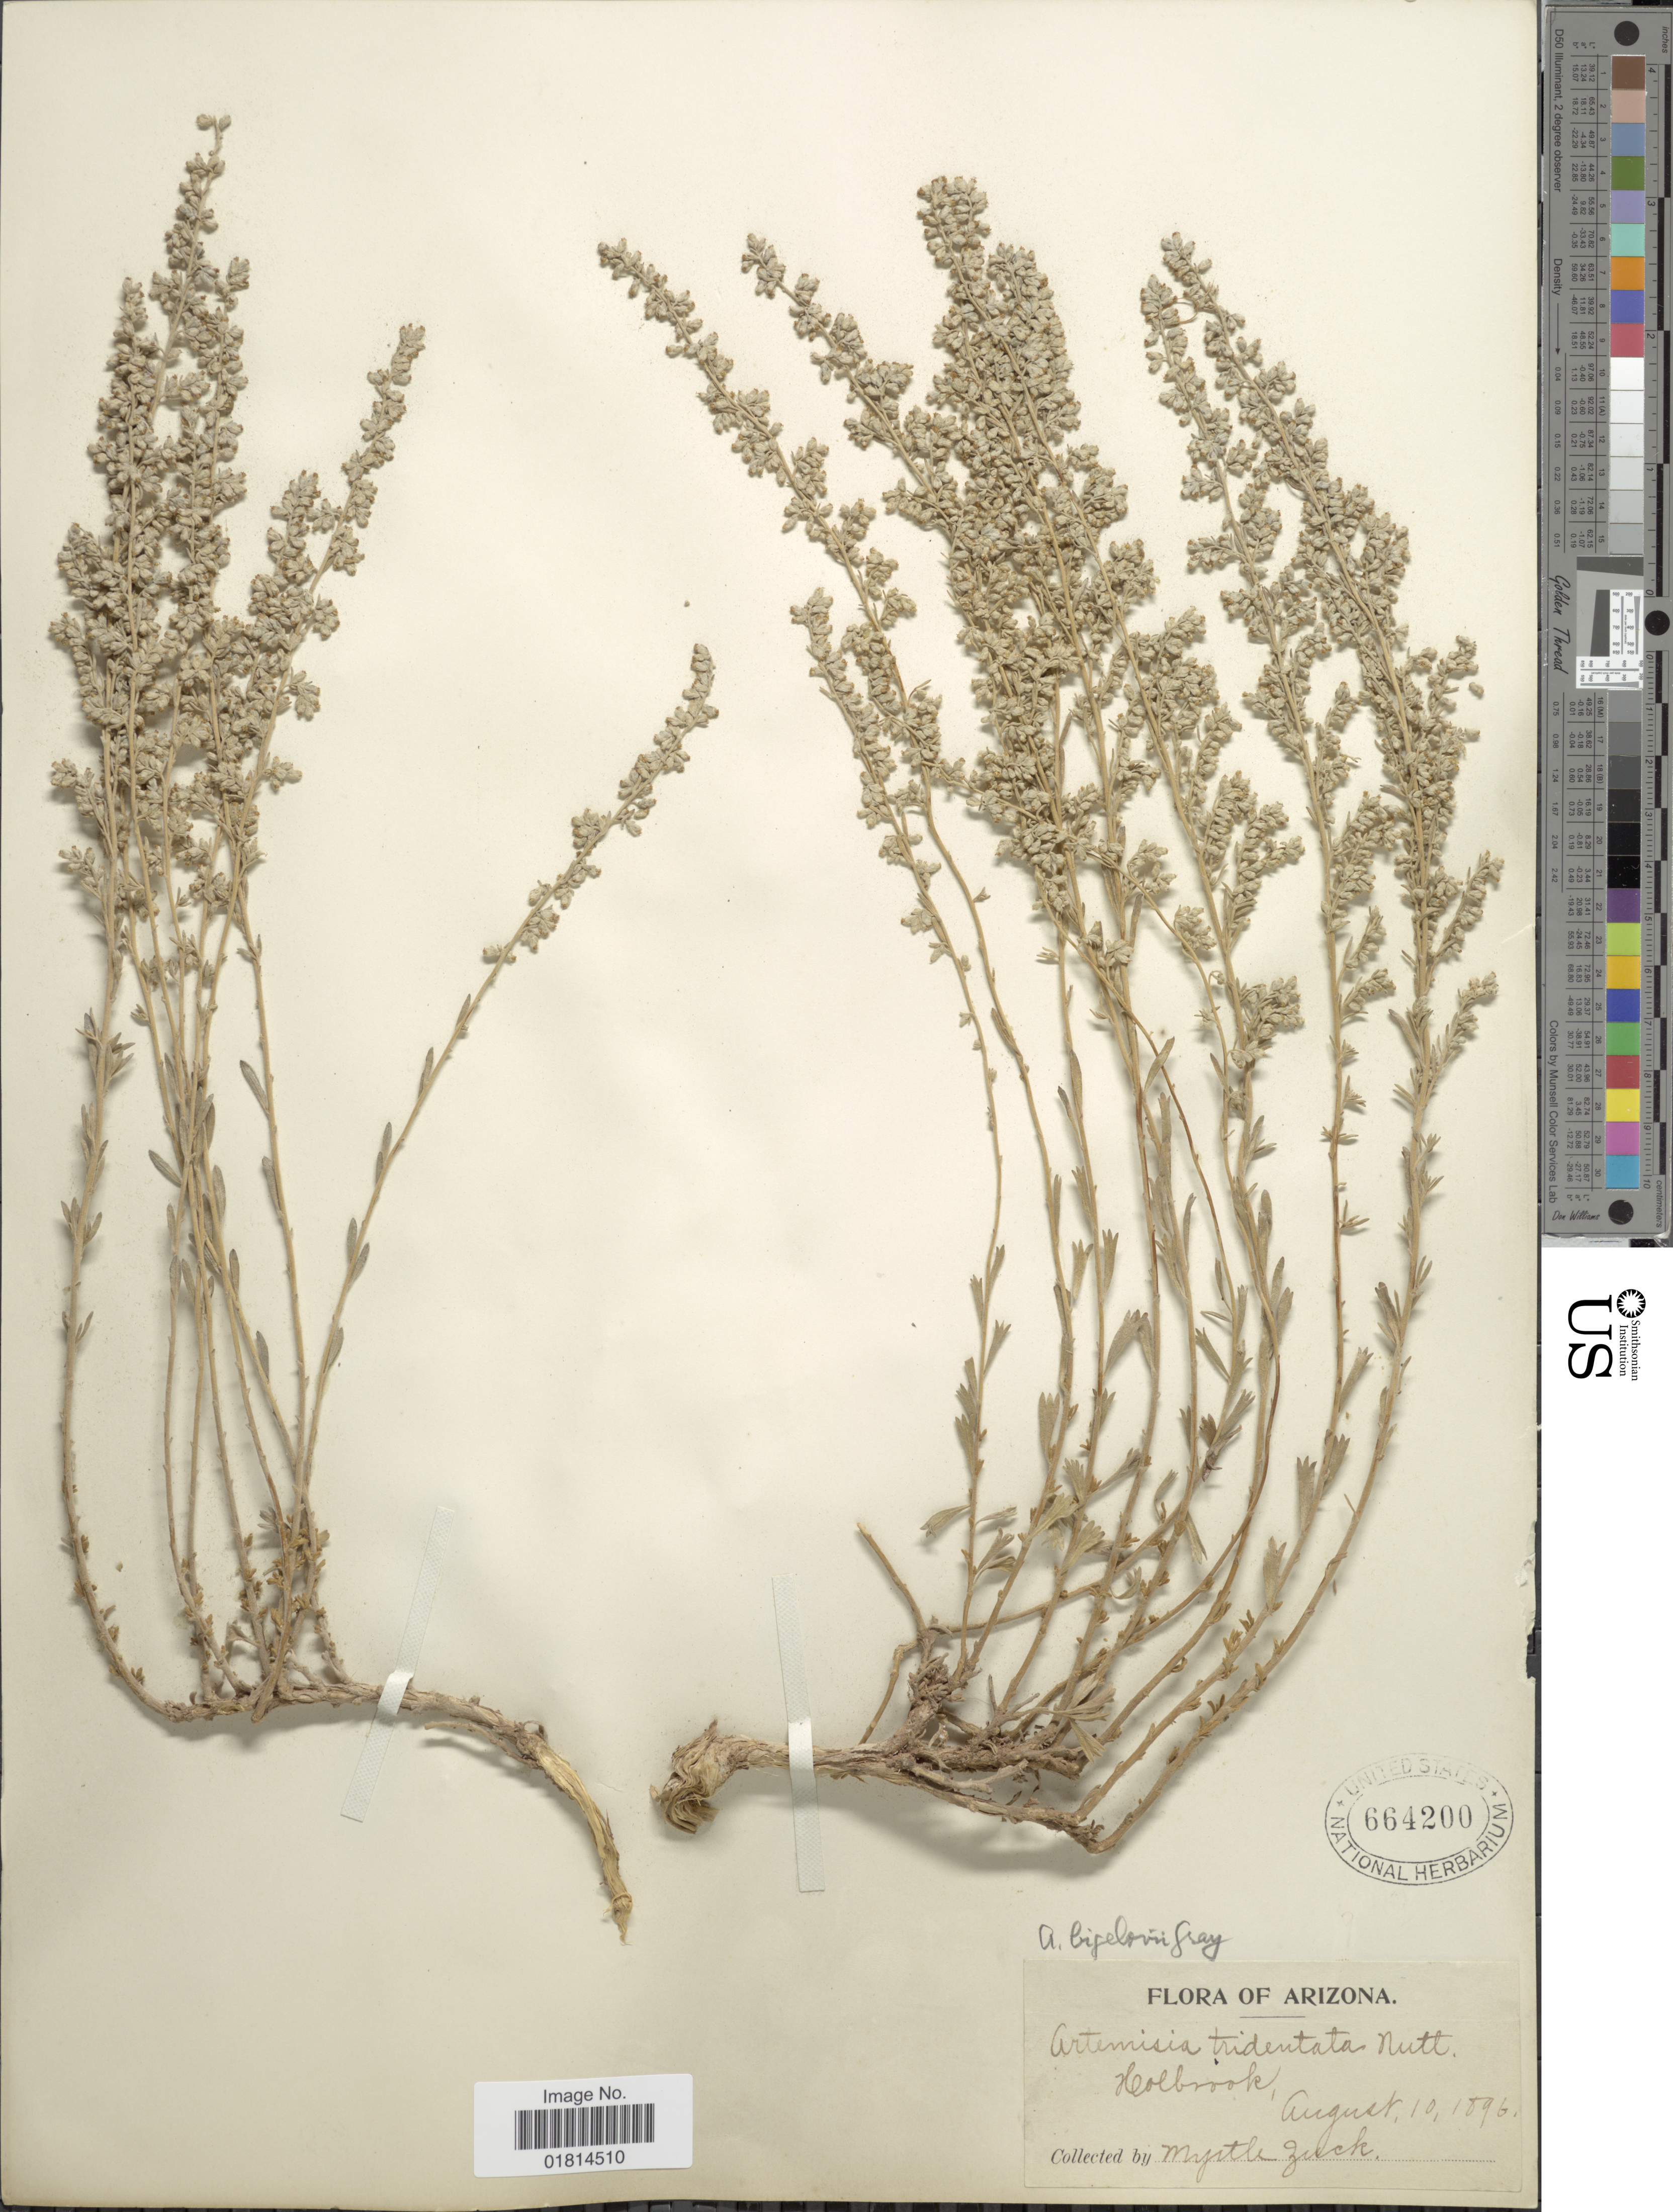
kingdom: Plantae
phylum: Tracheophyta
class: Magnoliopsida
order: Asterales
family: Asteraceae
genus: Artemisia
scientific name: Artemisia bigelovii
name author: A. Gray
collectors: J. Zuck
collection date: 1896-08-10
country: United States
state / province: Arizona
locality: Holbrook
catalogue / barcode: US 664200